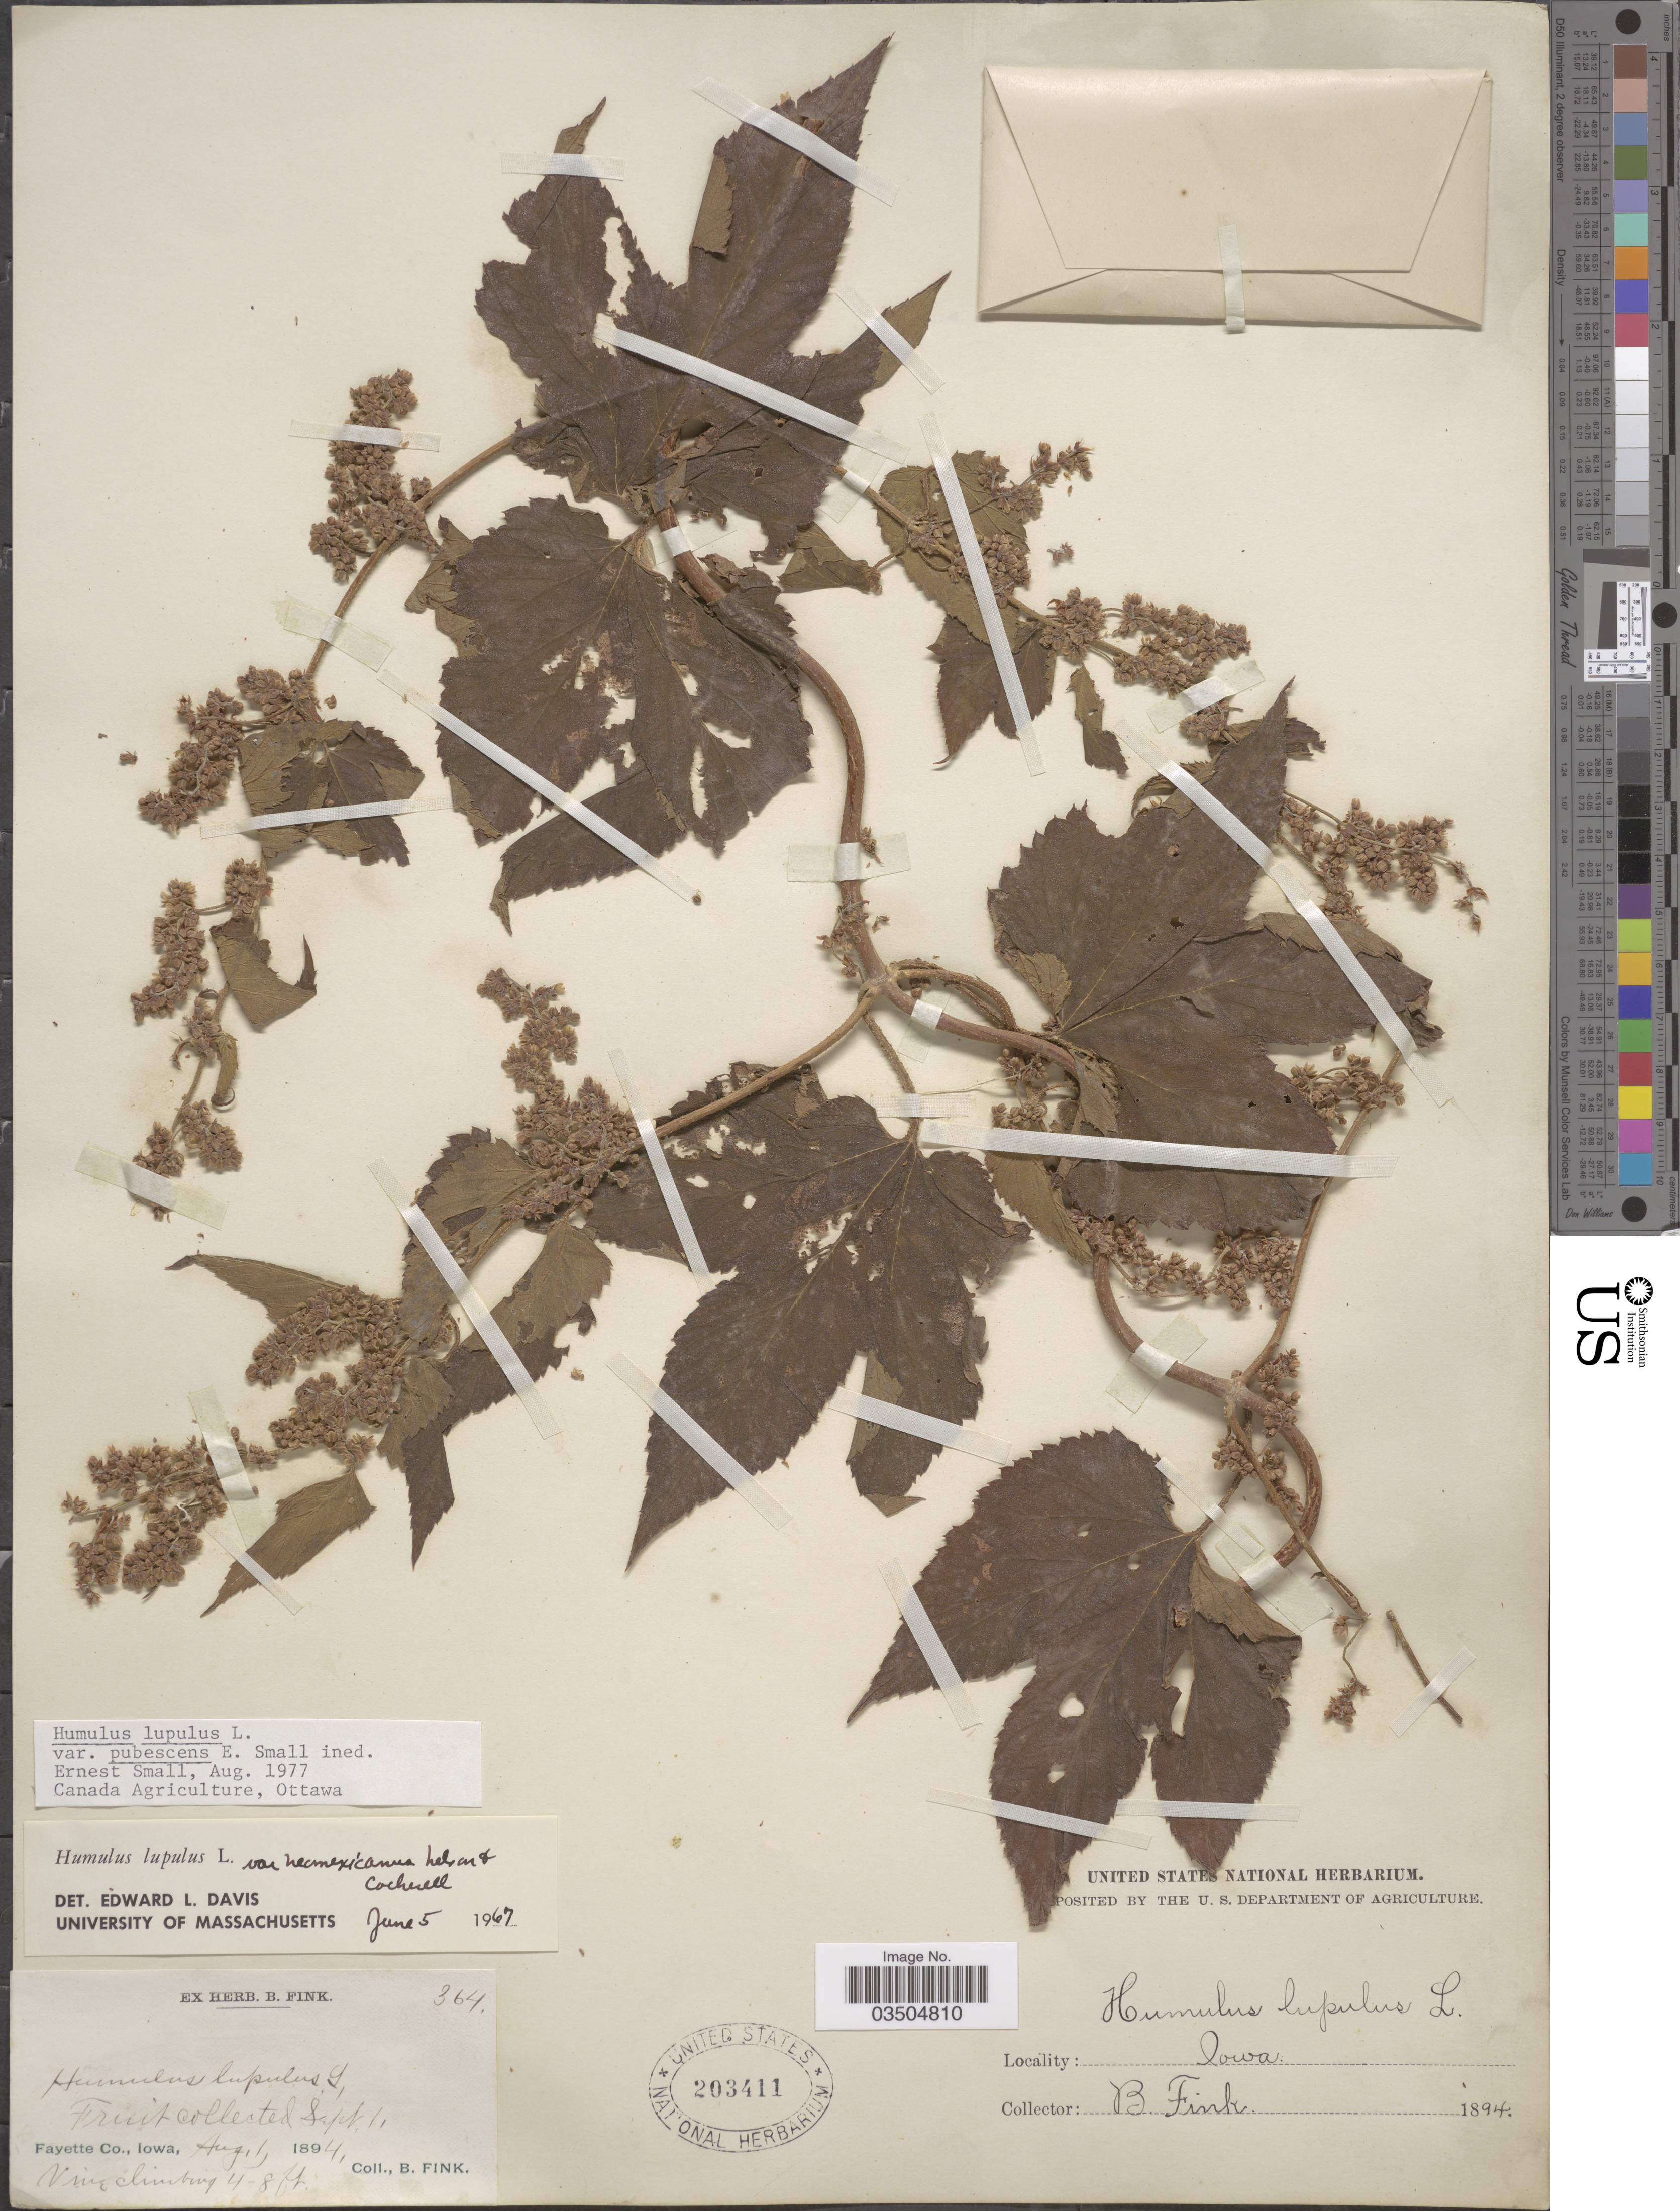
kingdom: Plantae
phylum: Tracheophyta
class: Magnoliopsida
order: Rosales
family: Cannabaceae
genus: Humulus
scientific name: Humulus pubescens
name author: (Small) Tembrock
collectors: B. Fink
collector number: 364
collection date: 1894-08-01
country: United States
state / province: Iowa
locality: Fayette Co.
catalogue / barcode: US 203411